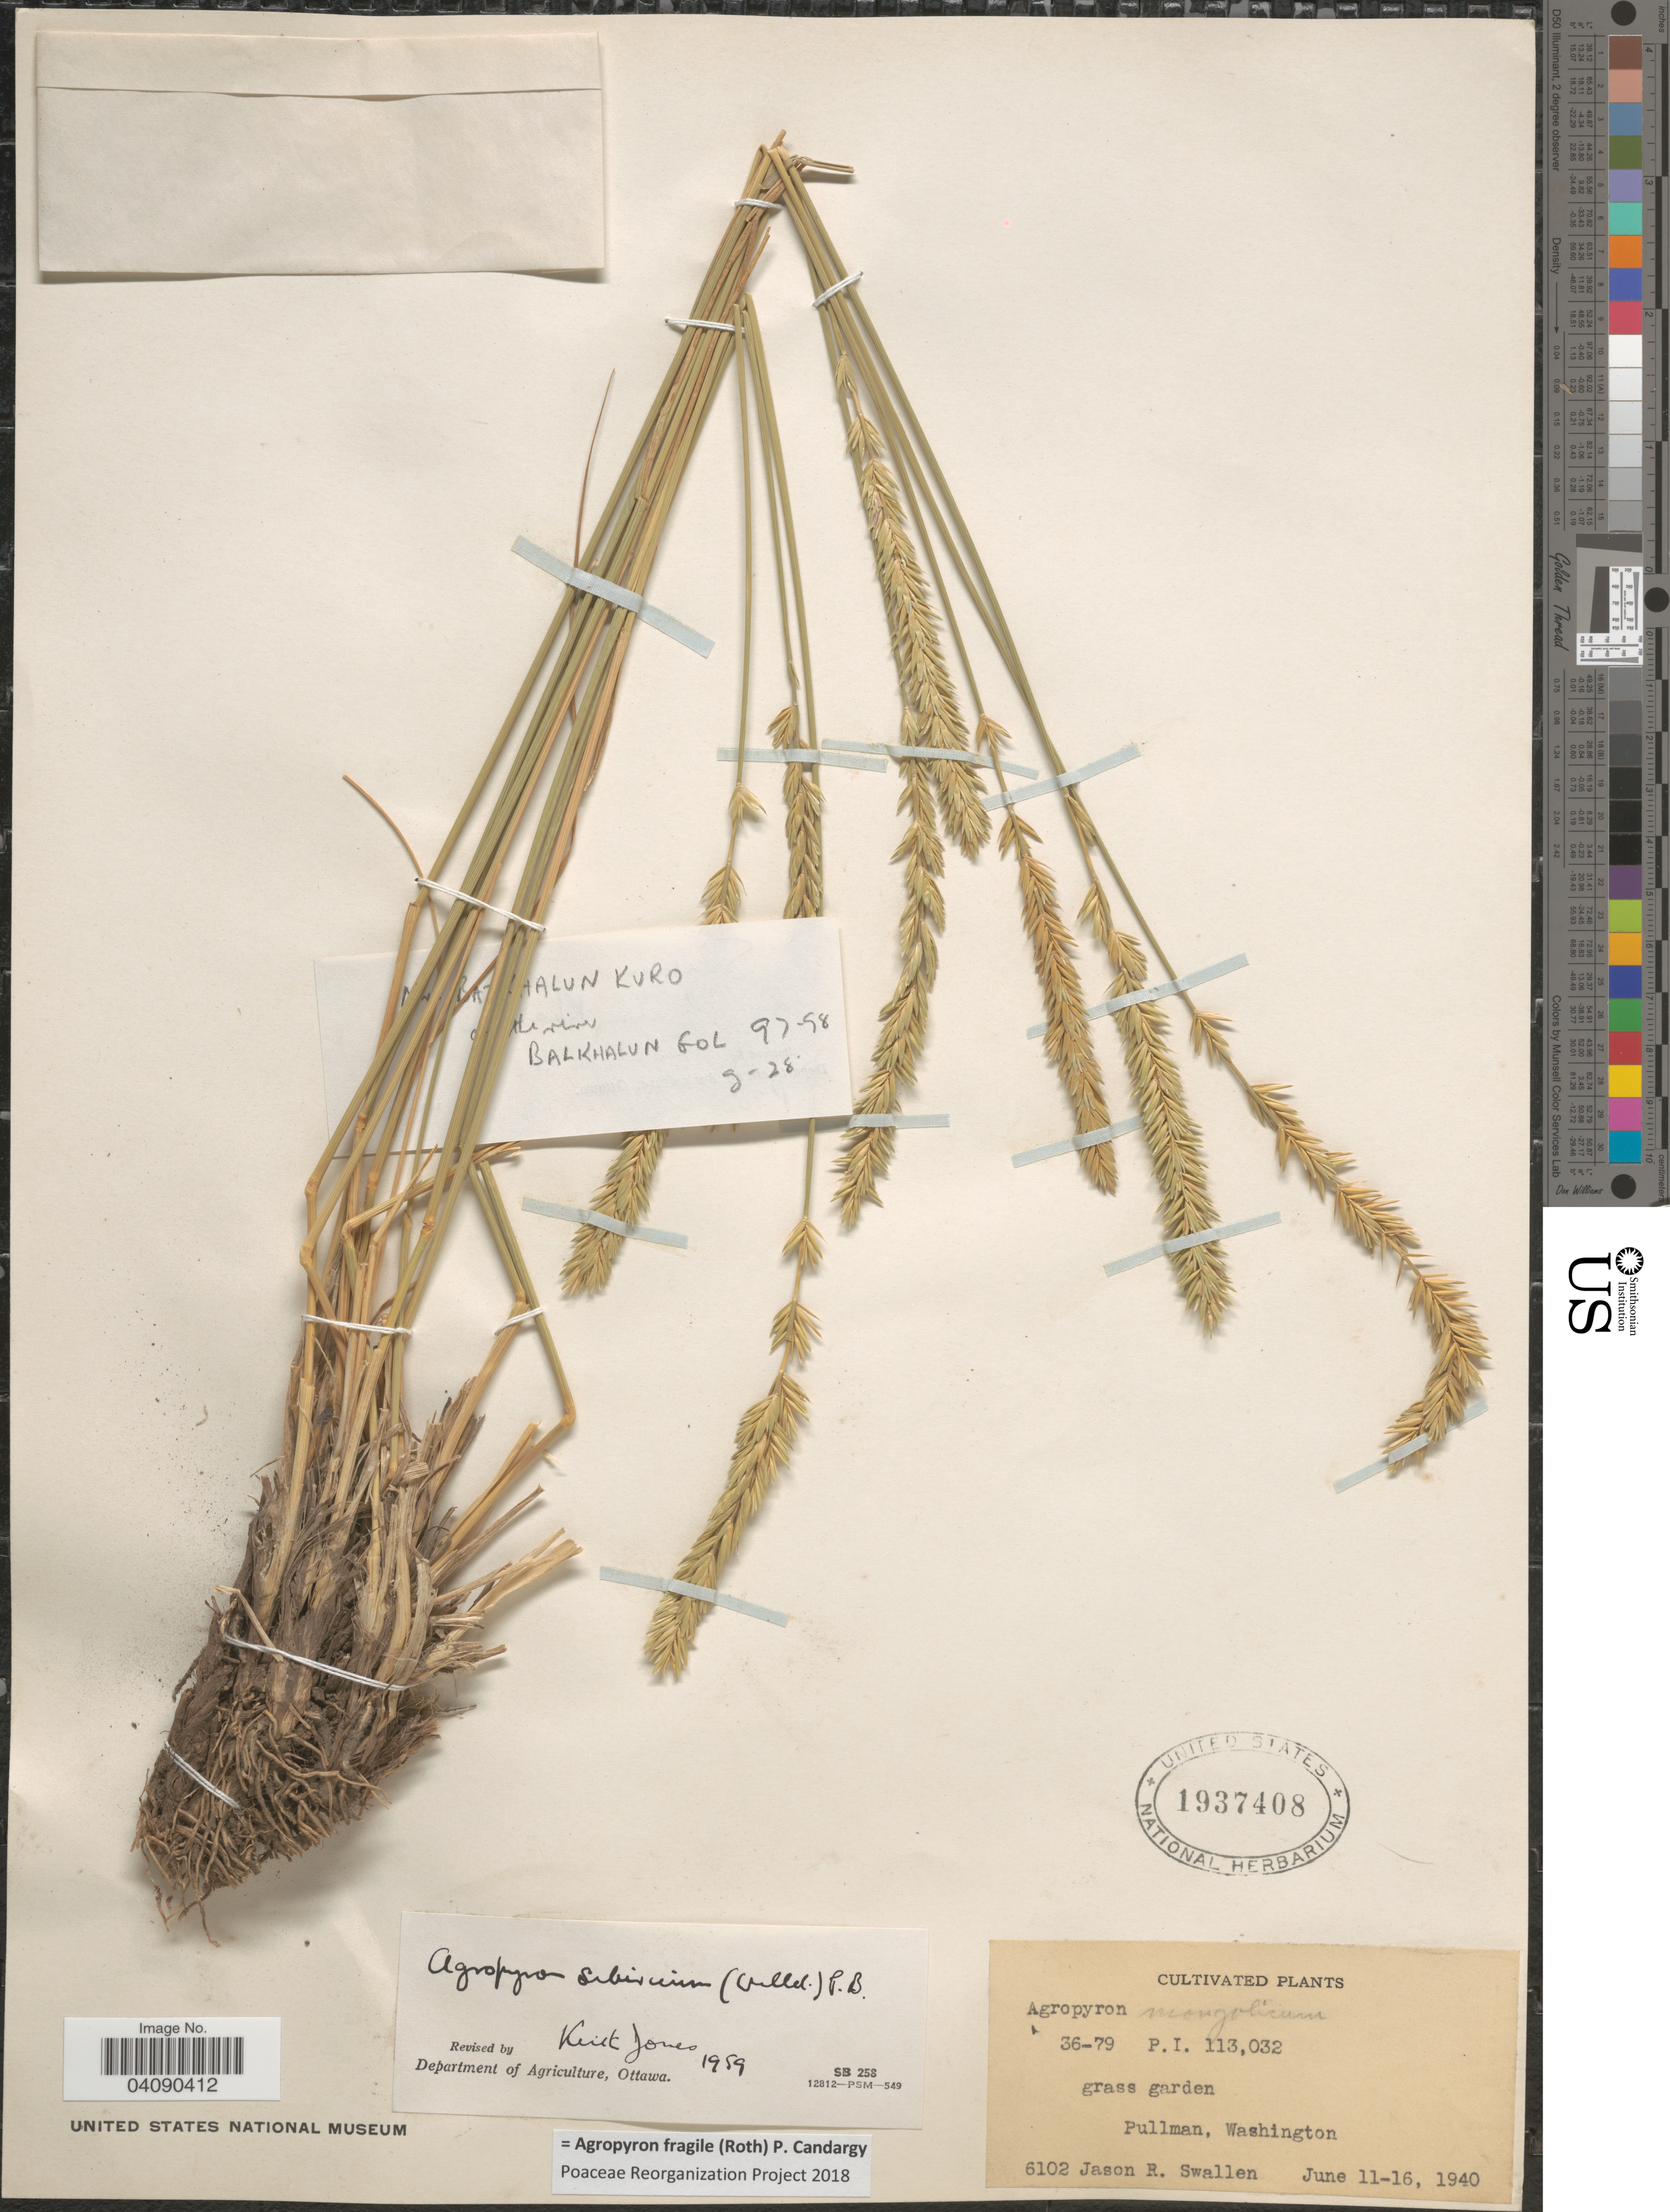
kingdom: Plantae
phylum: Tracheophyta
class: Liliopsida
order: Poales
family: Poaceae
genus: Agropyron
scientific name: Agropyron fragile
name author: (Roth) Candargy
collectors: J. R. Swallen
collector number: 6102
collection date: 1940-06-11/1940-06-16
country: United States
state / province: Washington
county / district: Whitman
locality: Grass garden. Pullman.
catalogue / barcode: US 1937408